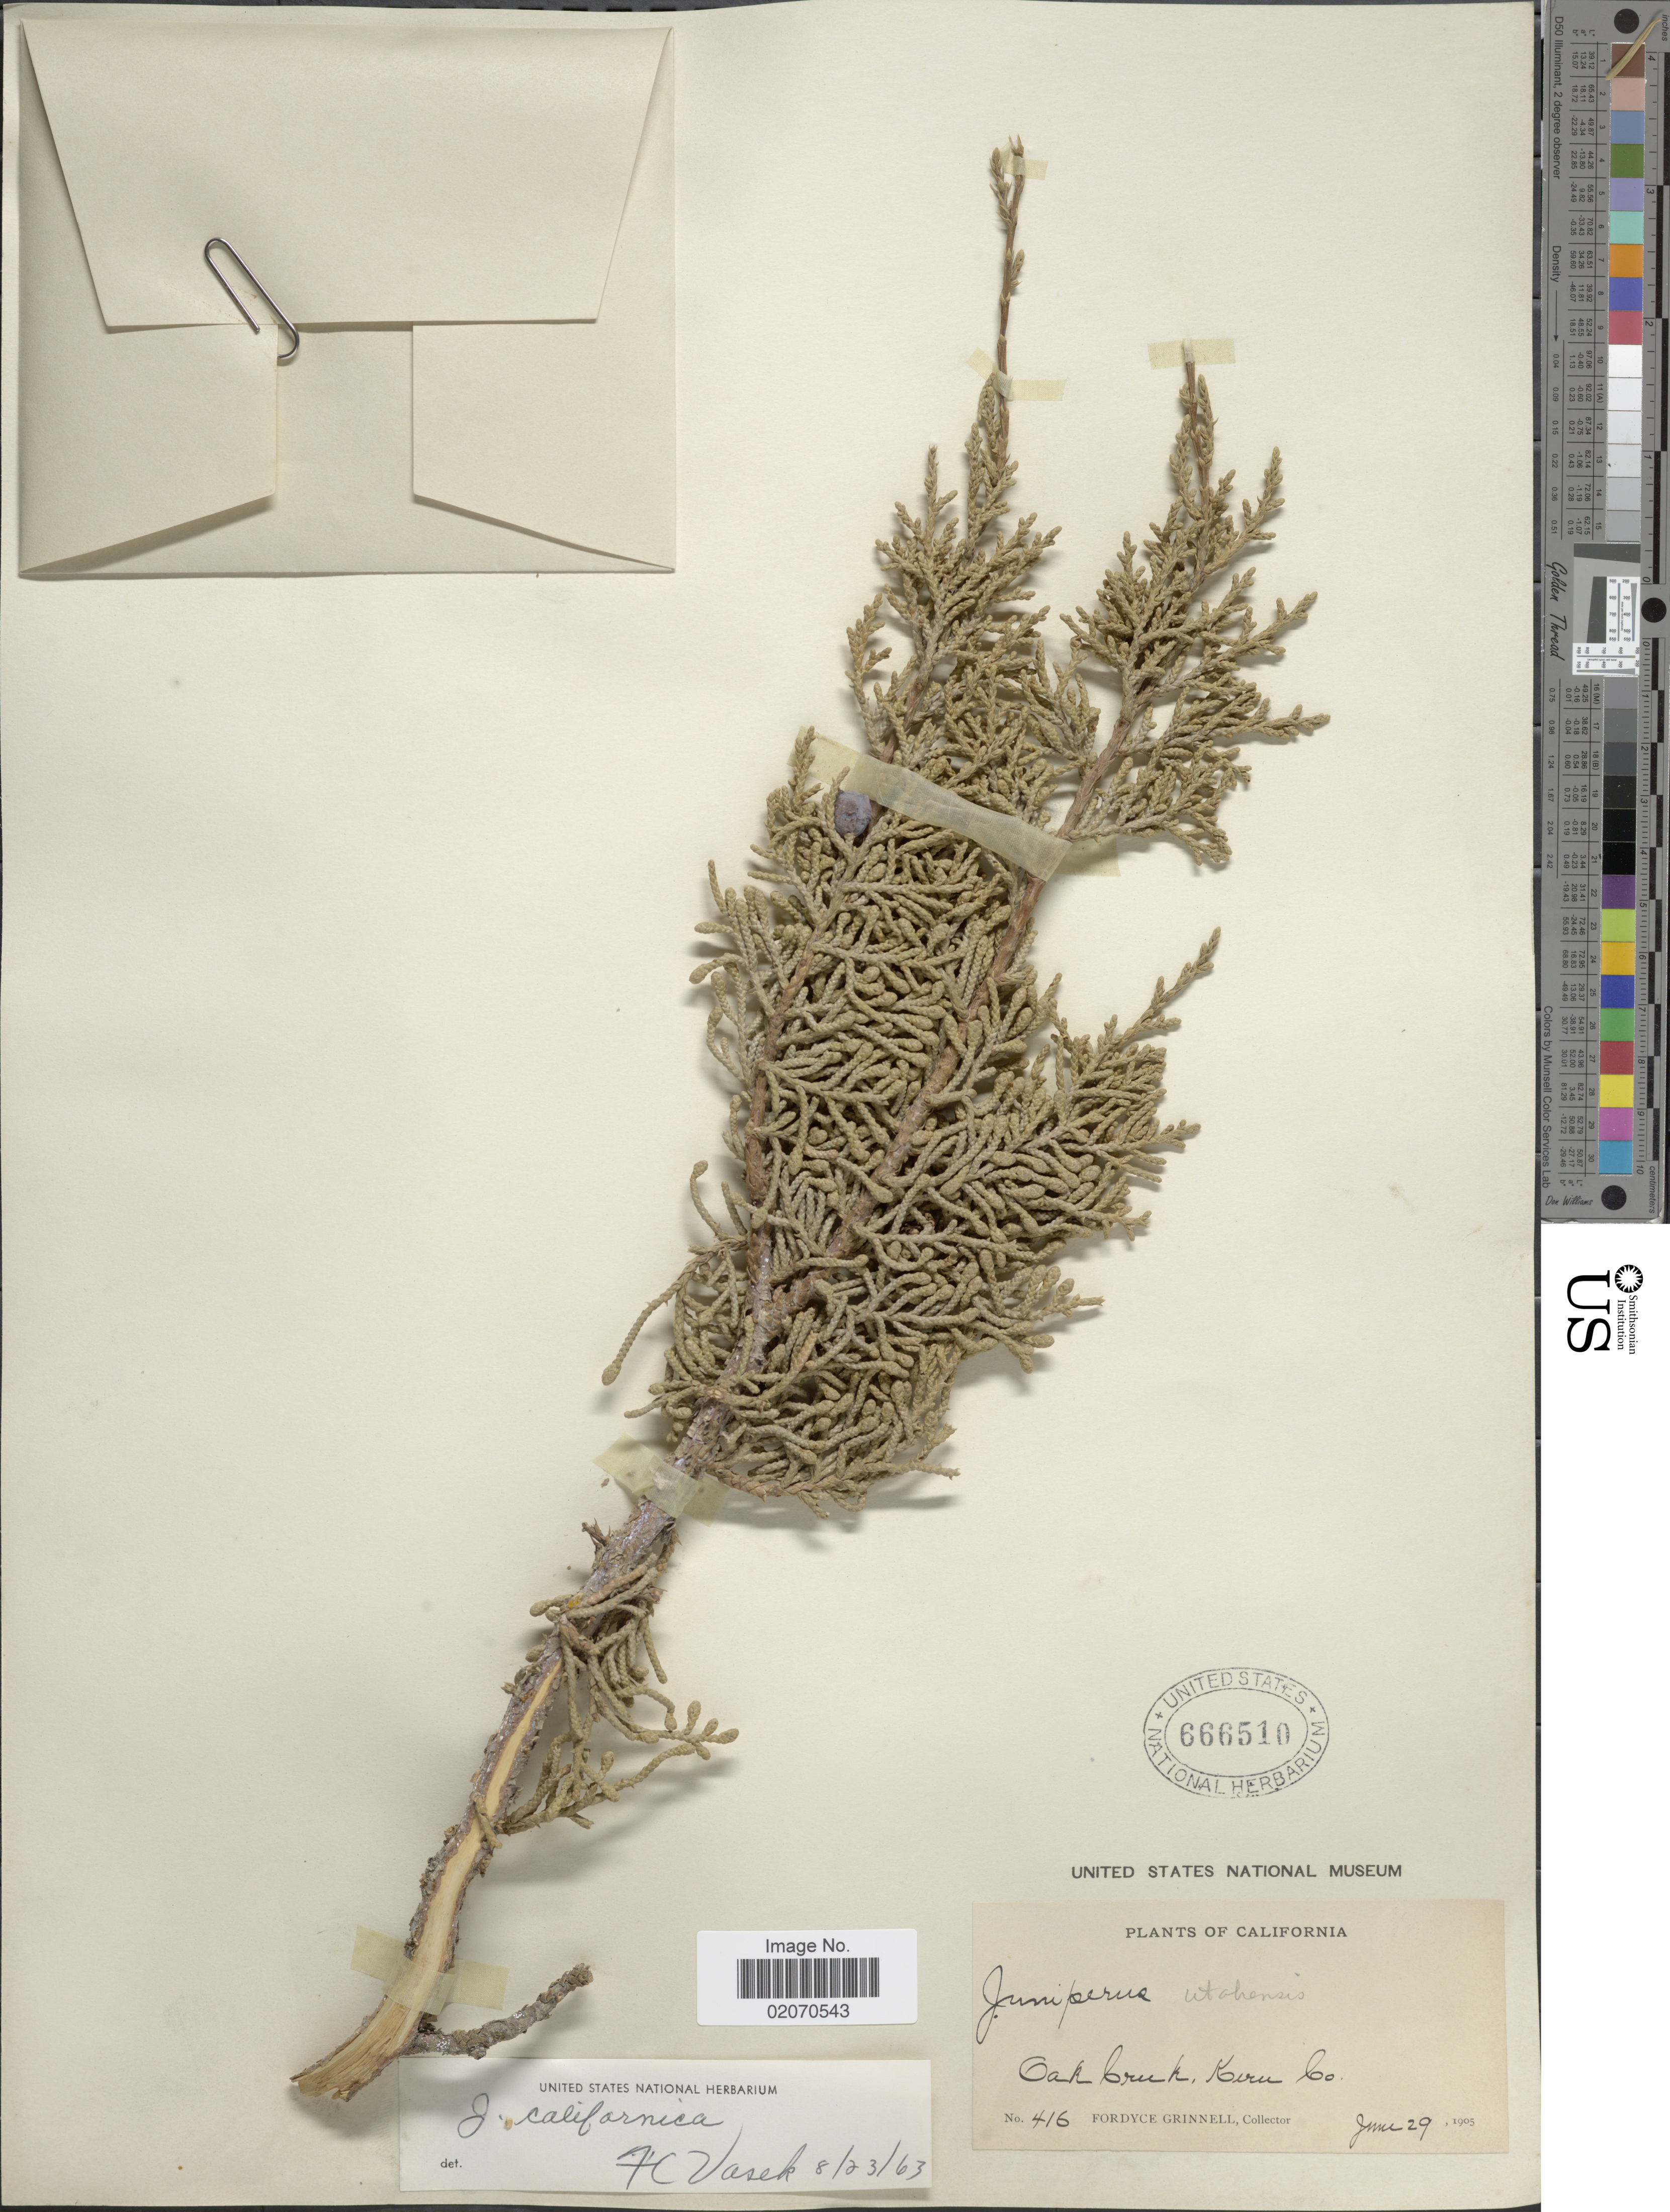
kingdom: Plantae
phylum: Tracheophyta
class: Pinopsida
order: Pinales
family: Cupressaceae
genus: Juniperus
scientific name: Juniperus californica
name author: Carrière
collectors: F. Grinnell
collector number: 416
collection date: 1905-06-29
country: United States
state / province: California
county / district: Kern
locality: Oak Creek, Kern Co,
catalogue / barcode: US 666510